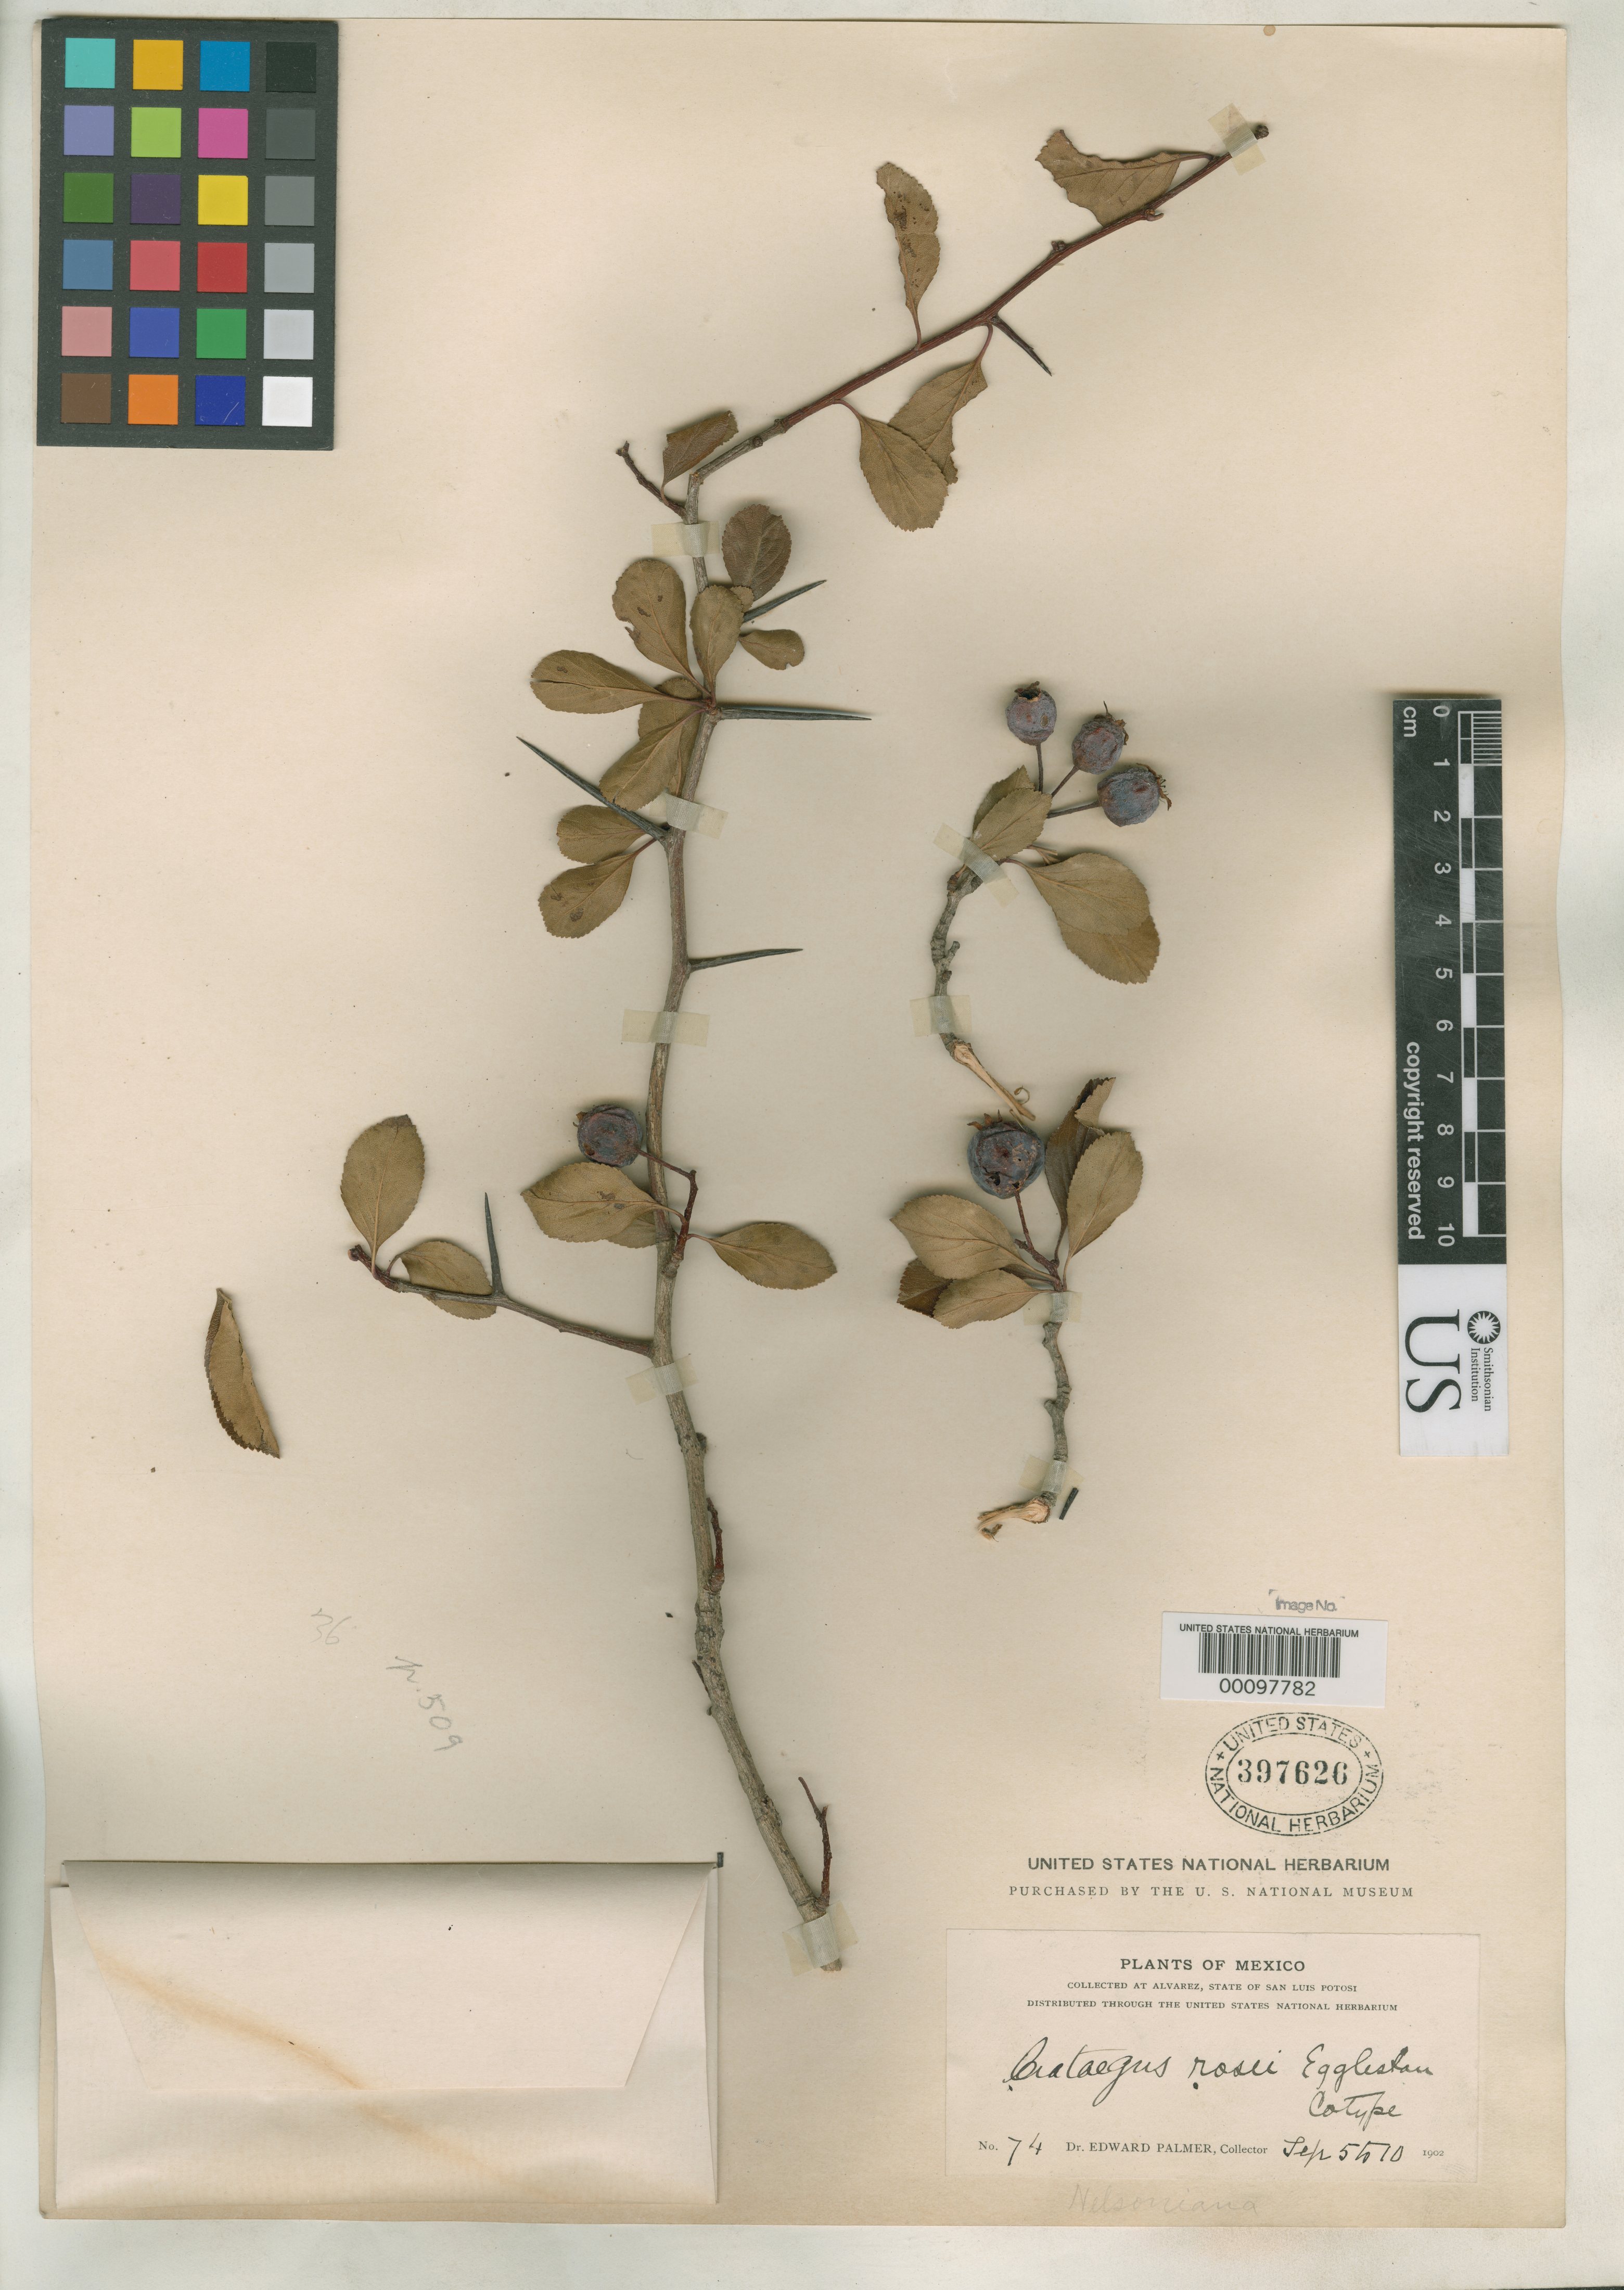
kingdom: Plantae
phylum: Tracheophyta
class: Magnoliopsida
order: Rosales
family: Rosaceae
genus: Crataegus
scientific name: Crataegus rosei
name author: Eggl.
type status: Isotype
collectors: E. Palmer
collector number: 74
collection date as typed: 05 Sep 1902 to 10 Sep 1902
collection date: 1902-09-05/1902-09-10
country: Mexico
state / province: San Luis Potosi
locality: Alvarez.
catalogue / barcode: US 397626